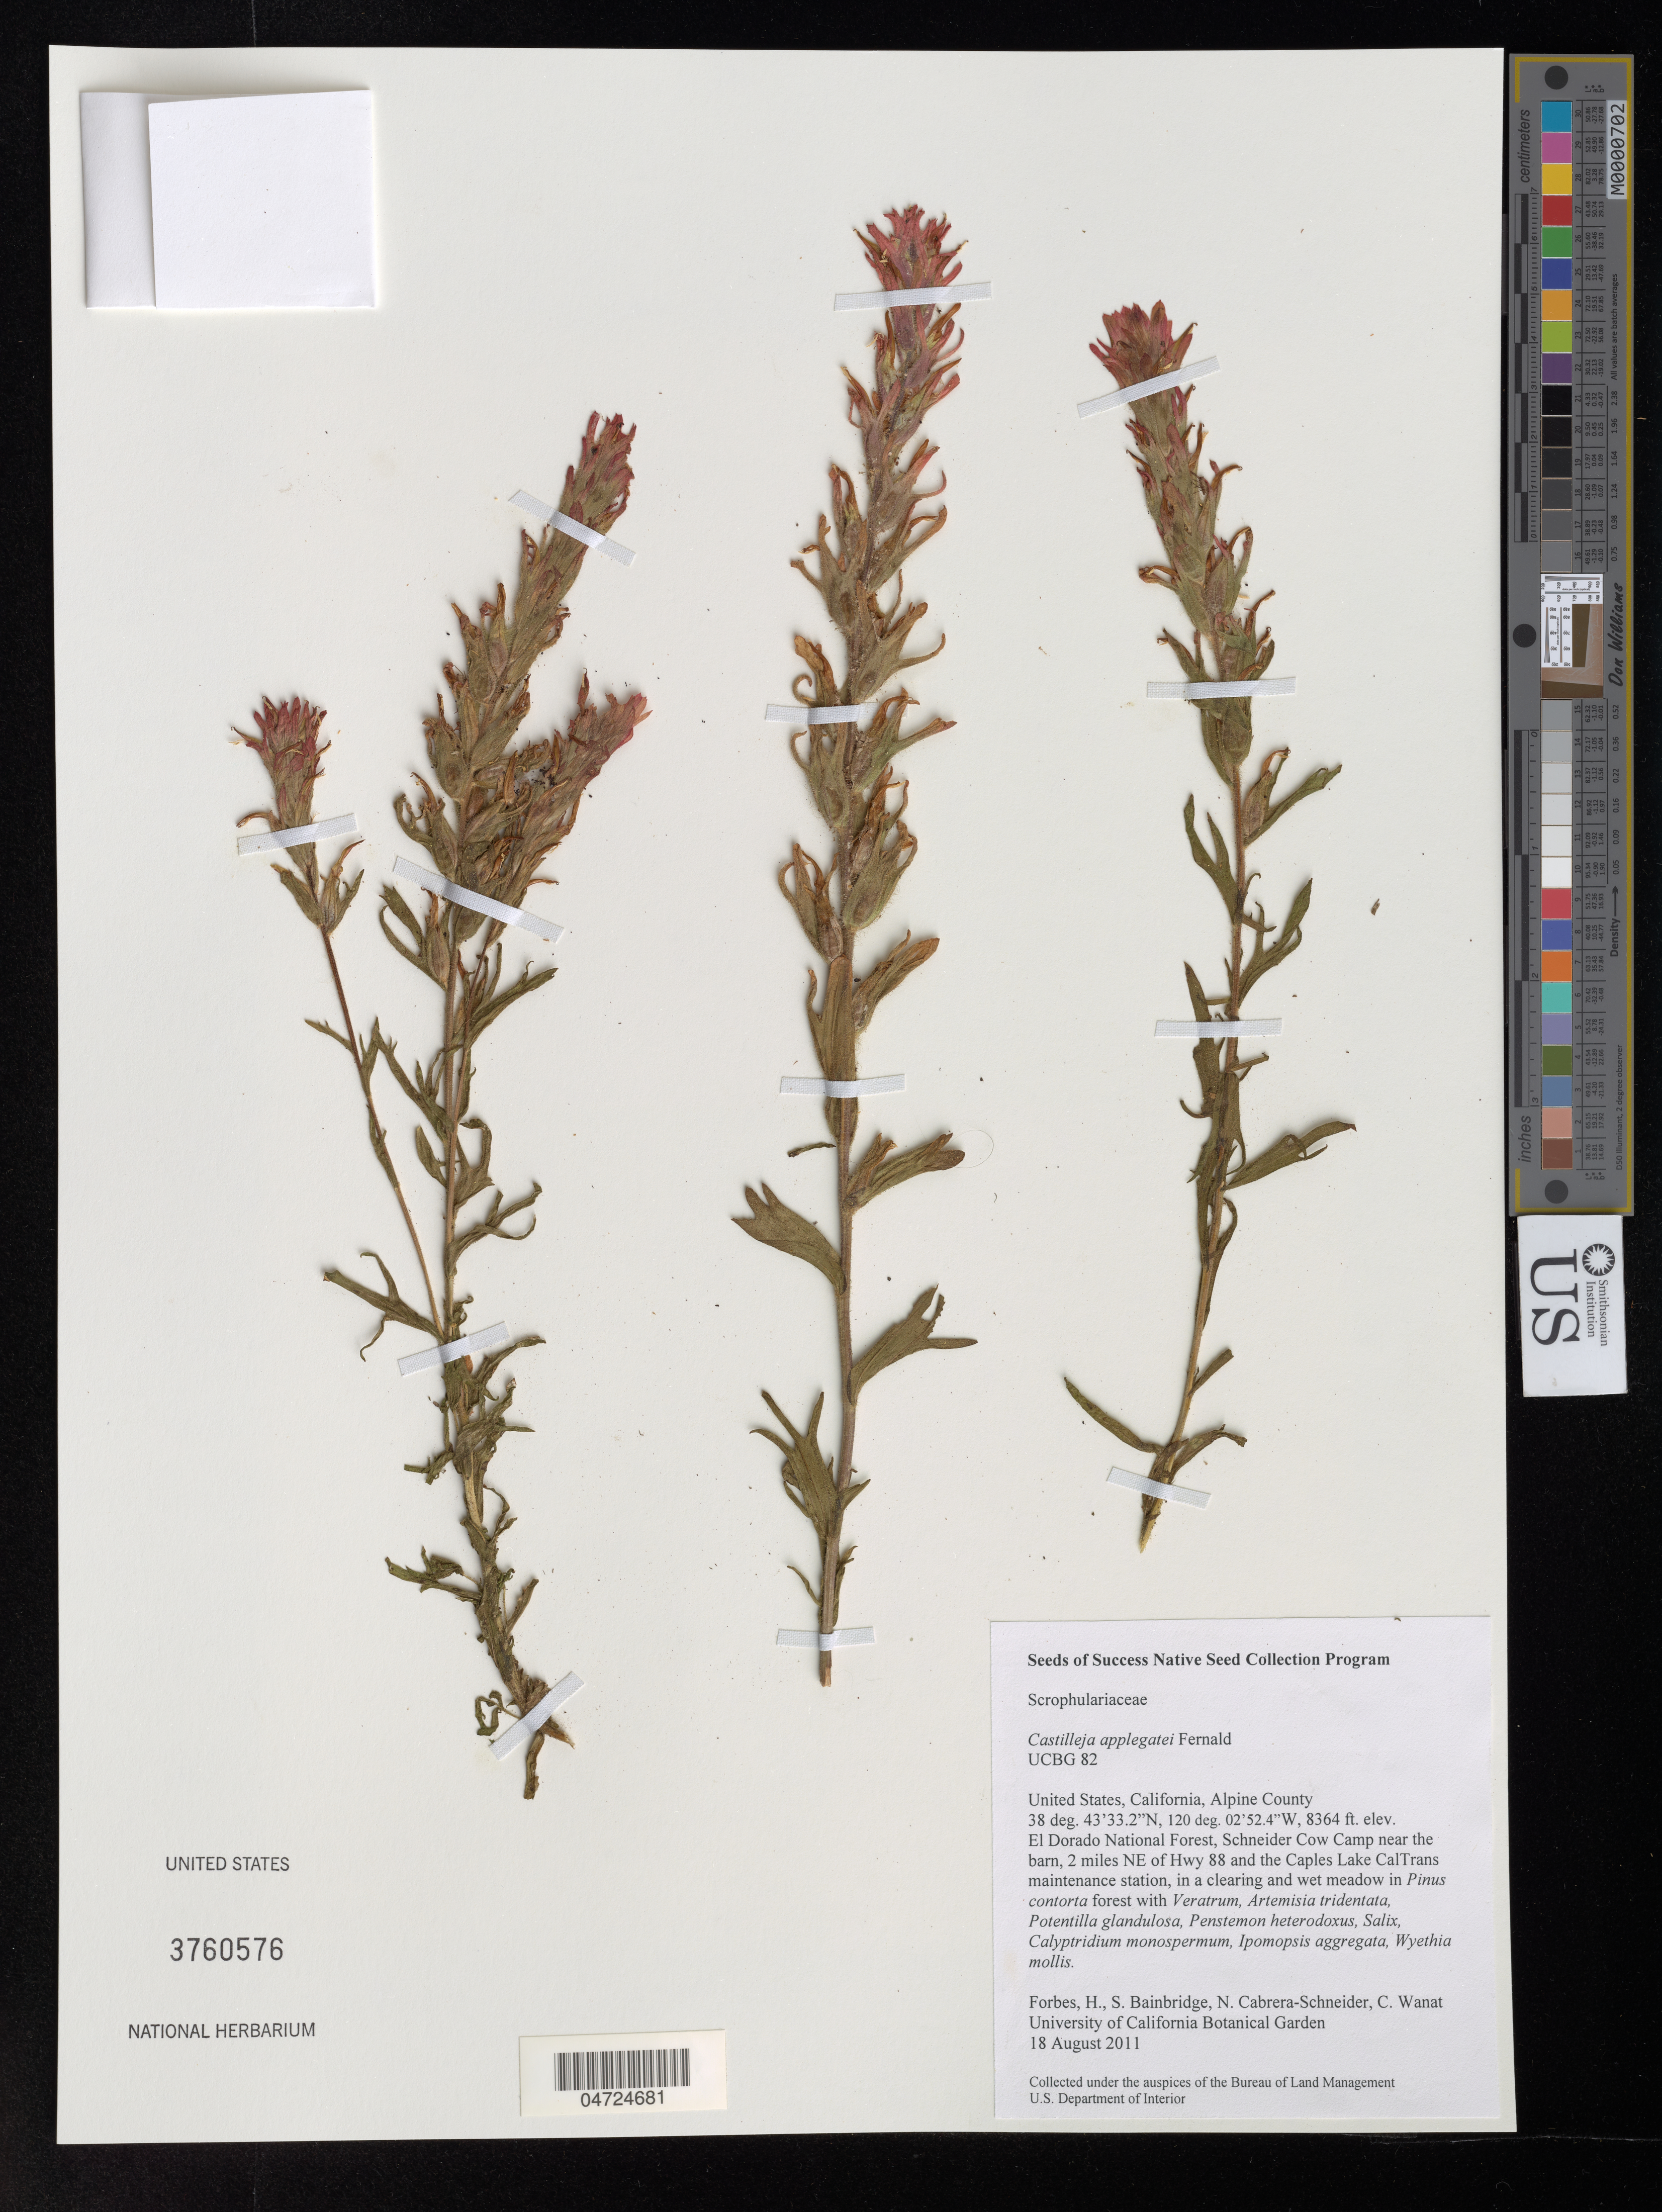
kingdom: Plantae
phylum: Tracheophyta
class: Magnoliopsida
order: Lamiales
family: Orobanchaceae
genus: Castilleja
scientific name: Castilleja applegatei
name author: Fernald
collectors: H. Forbes & S. Bainbridge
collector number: UCBG 82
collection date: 2011-08-18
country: United States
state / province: California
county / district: Alpine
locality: Alpine County. El Dorado National Forest, Schneider Cow Camp near the barn, 2 miles NE of Hwy 88 and the Caples Lake CalTrans maintenance station.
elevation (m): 2549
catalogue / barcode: US 3760576